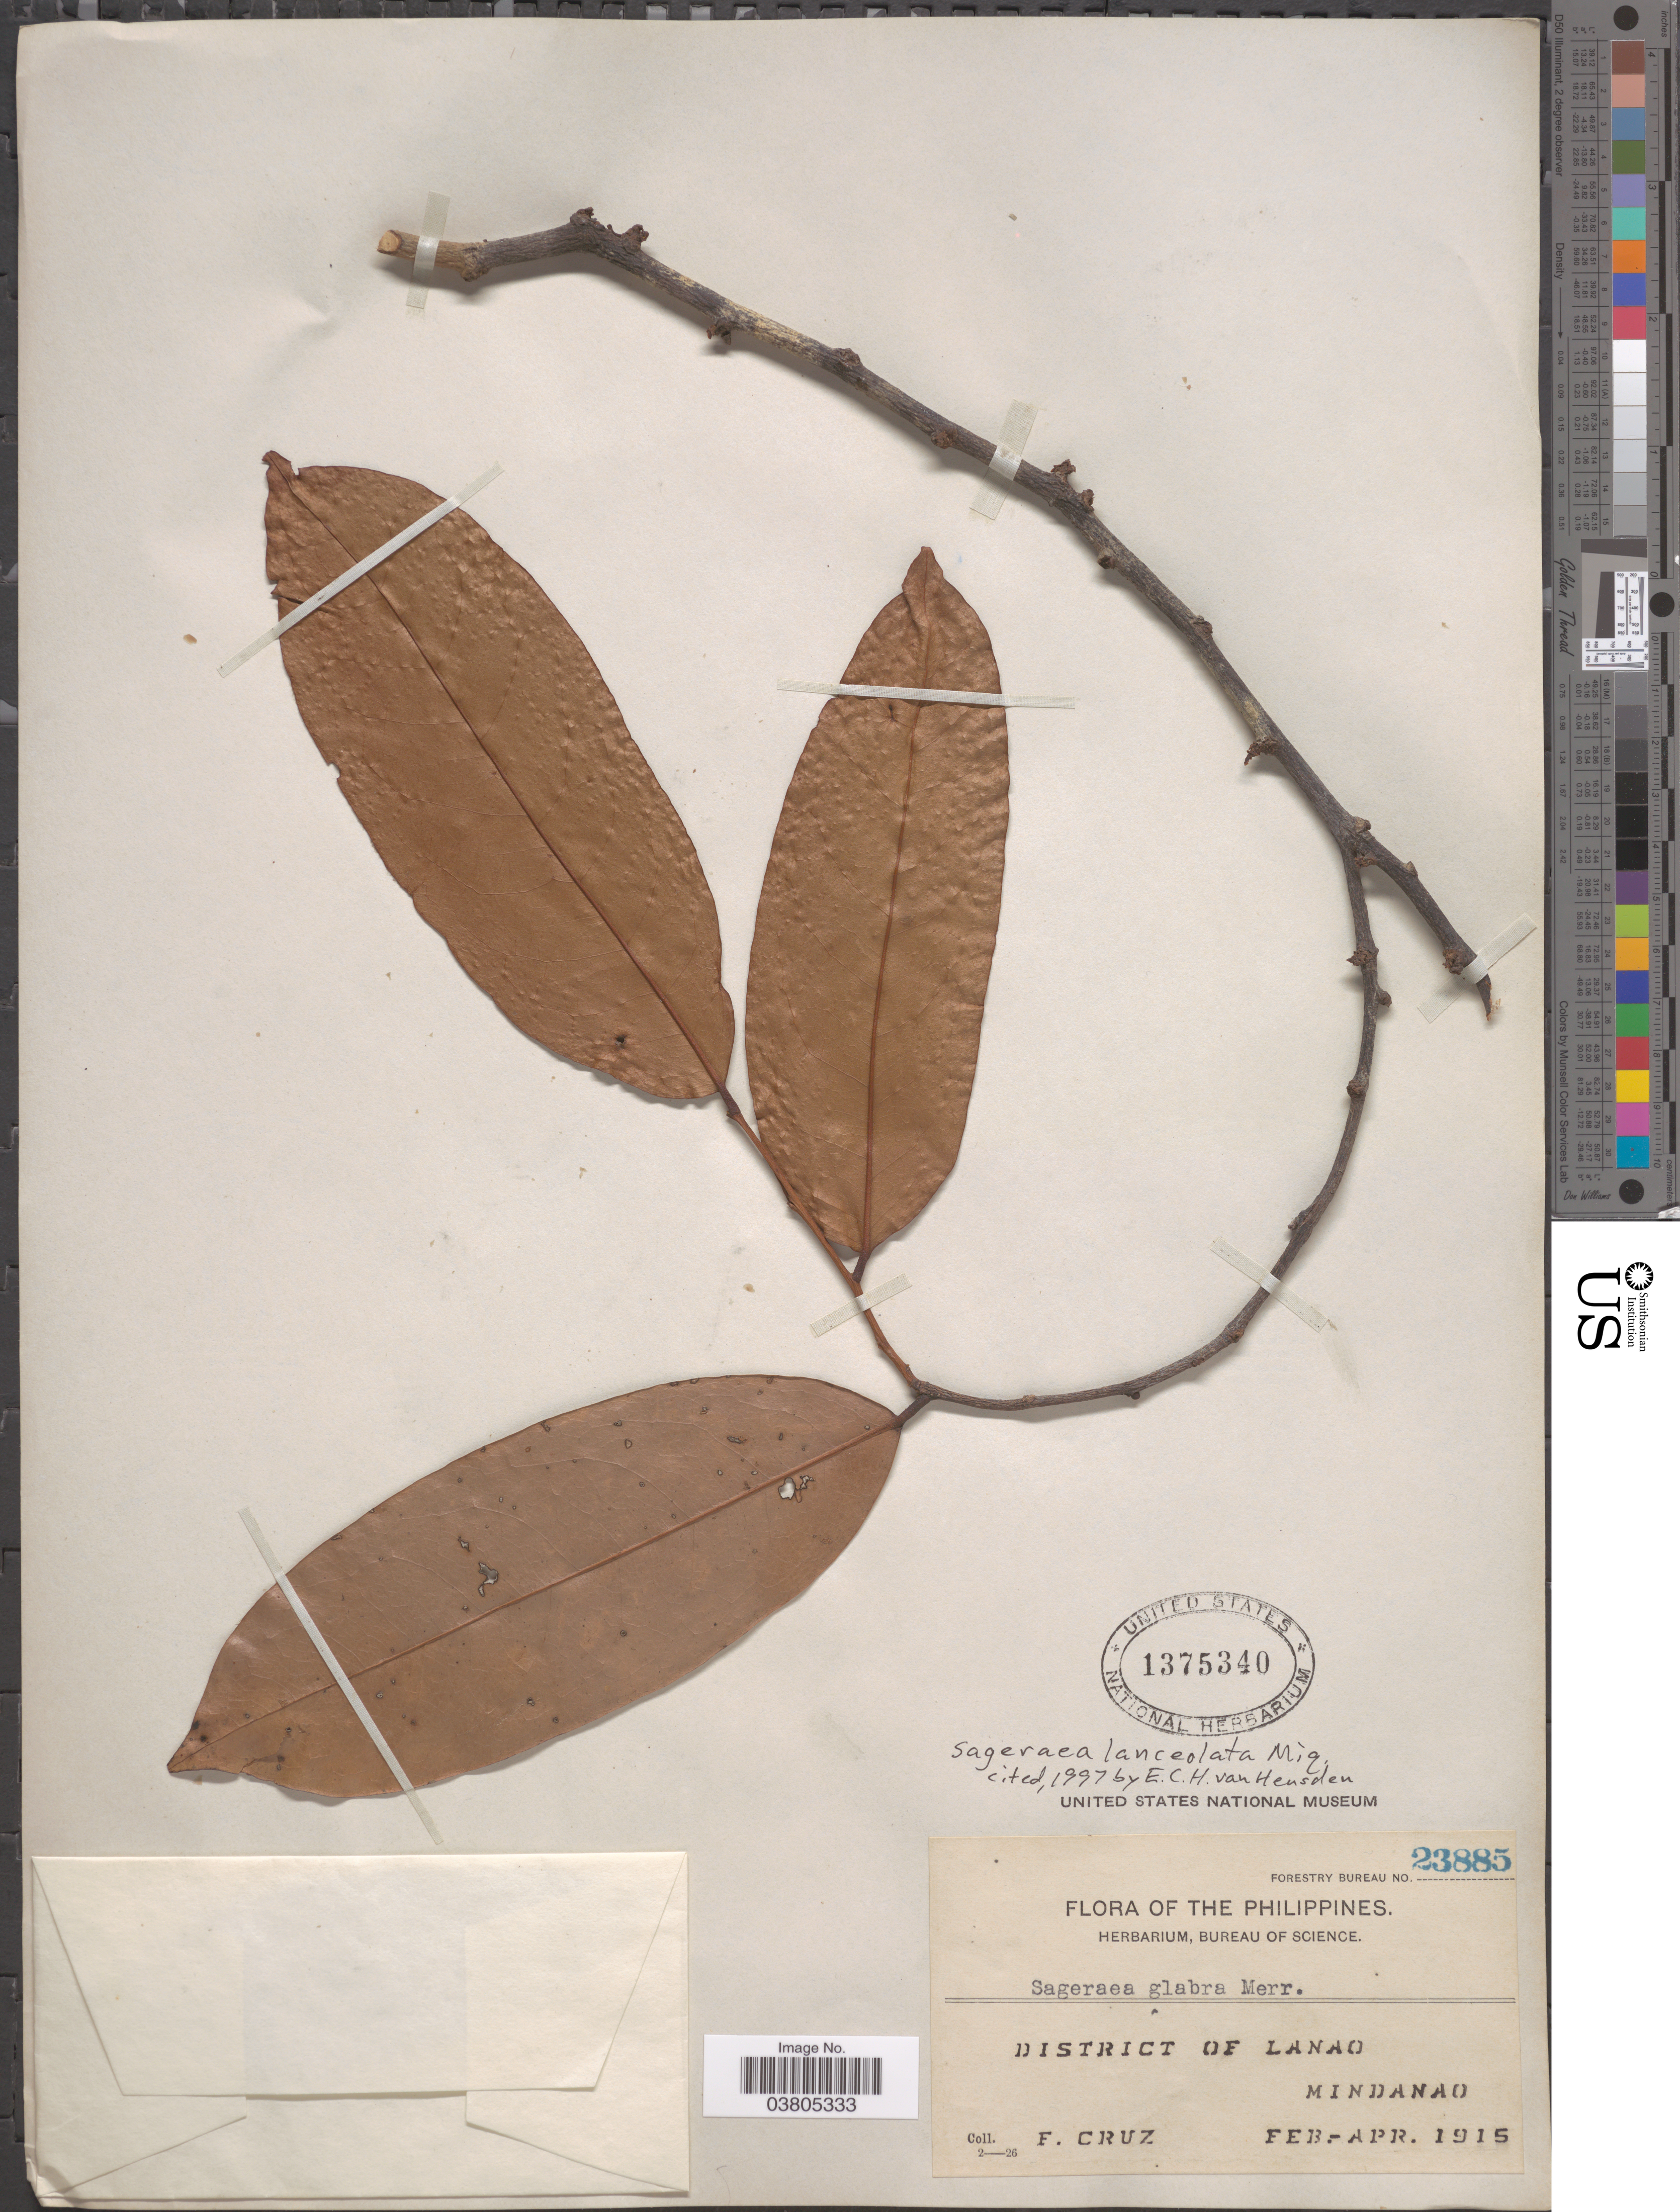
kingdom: Plantae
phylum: Tracheophyta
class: Magnoliopsida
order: Magnoliales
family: Annonaceae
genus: Sageraea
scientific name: Sageraea lanceolata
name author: Miq.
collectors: F. Cruz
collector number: Forestry Bureau 23885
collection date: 1915-02/1915-04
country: Philippines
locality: District of Lanao, Mindanao.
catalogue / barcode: US 1375340